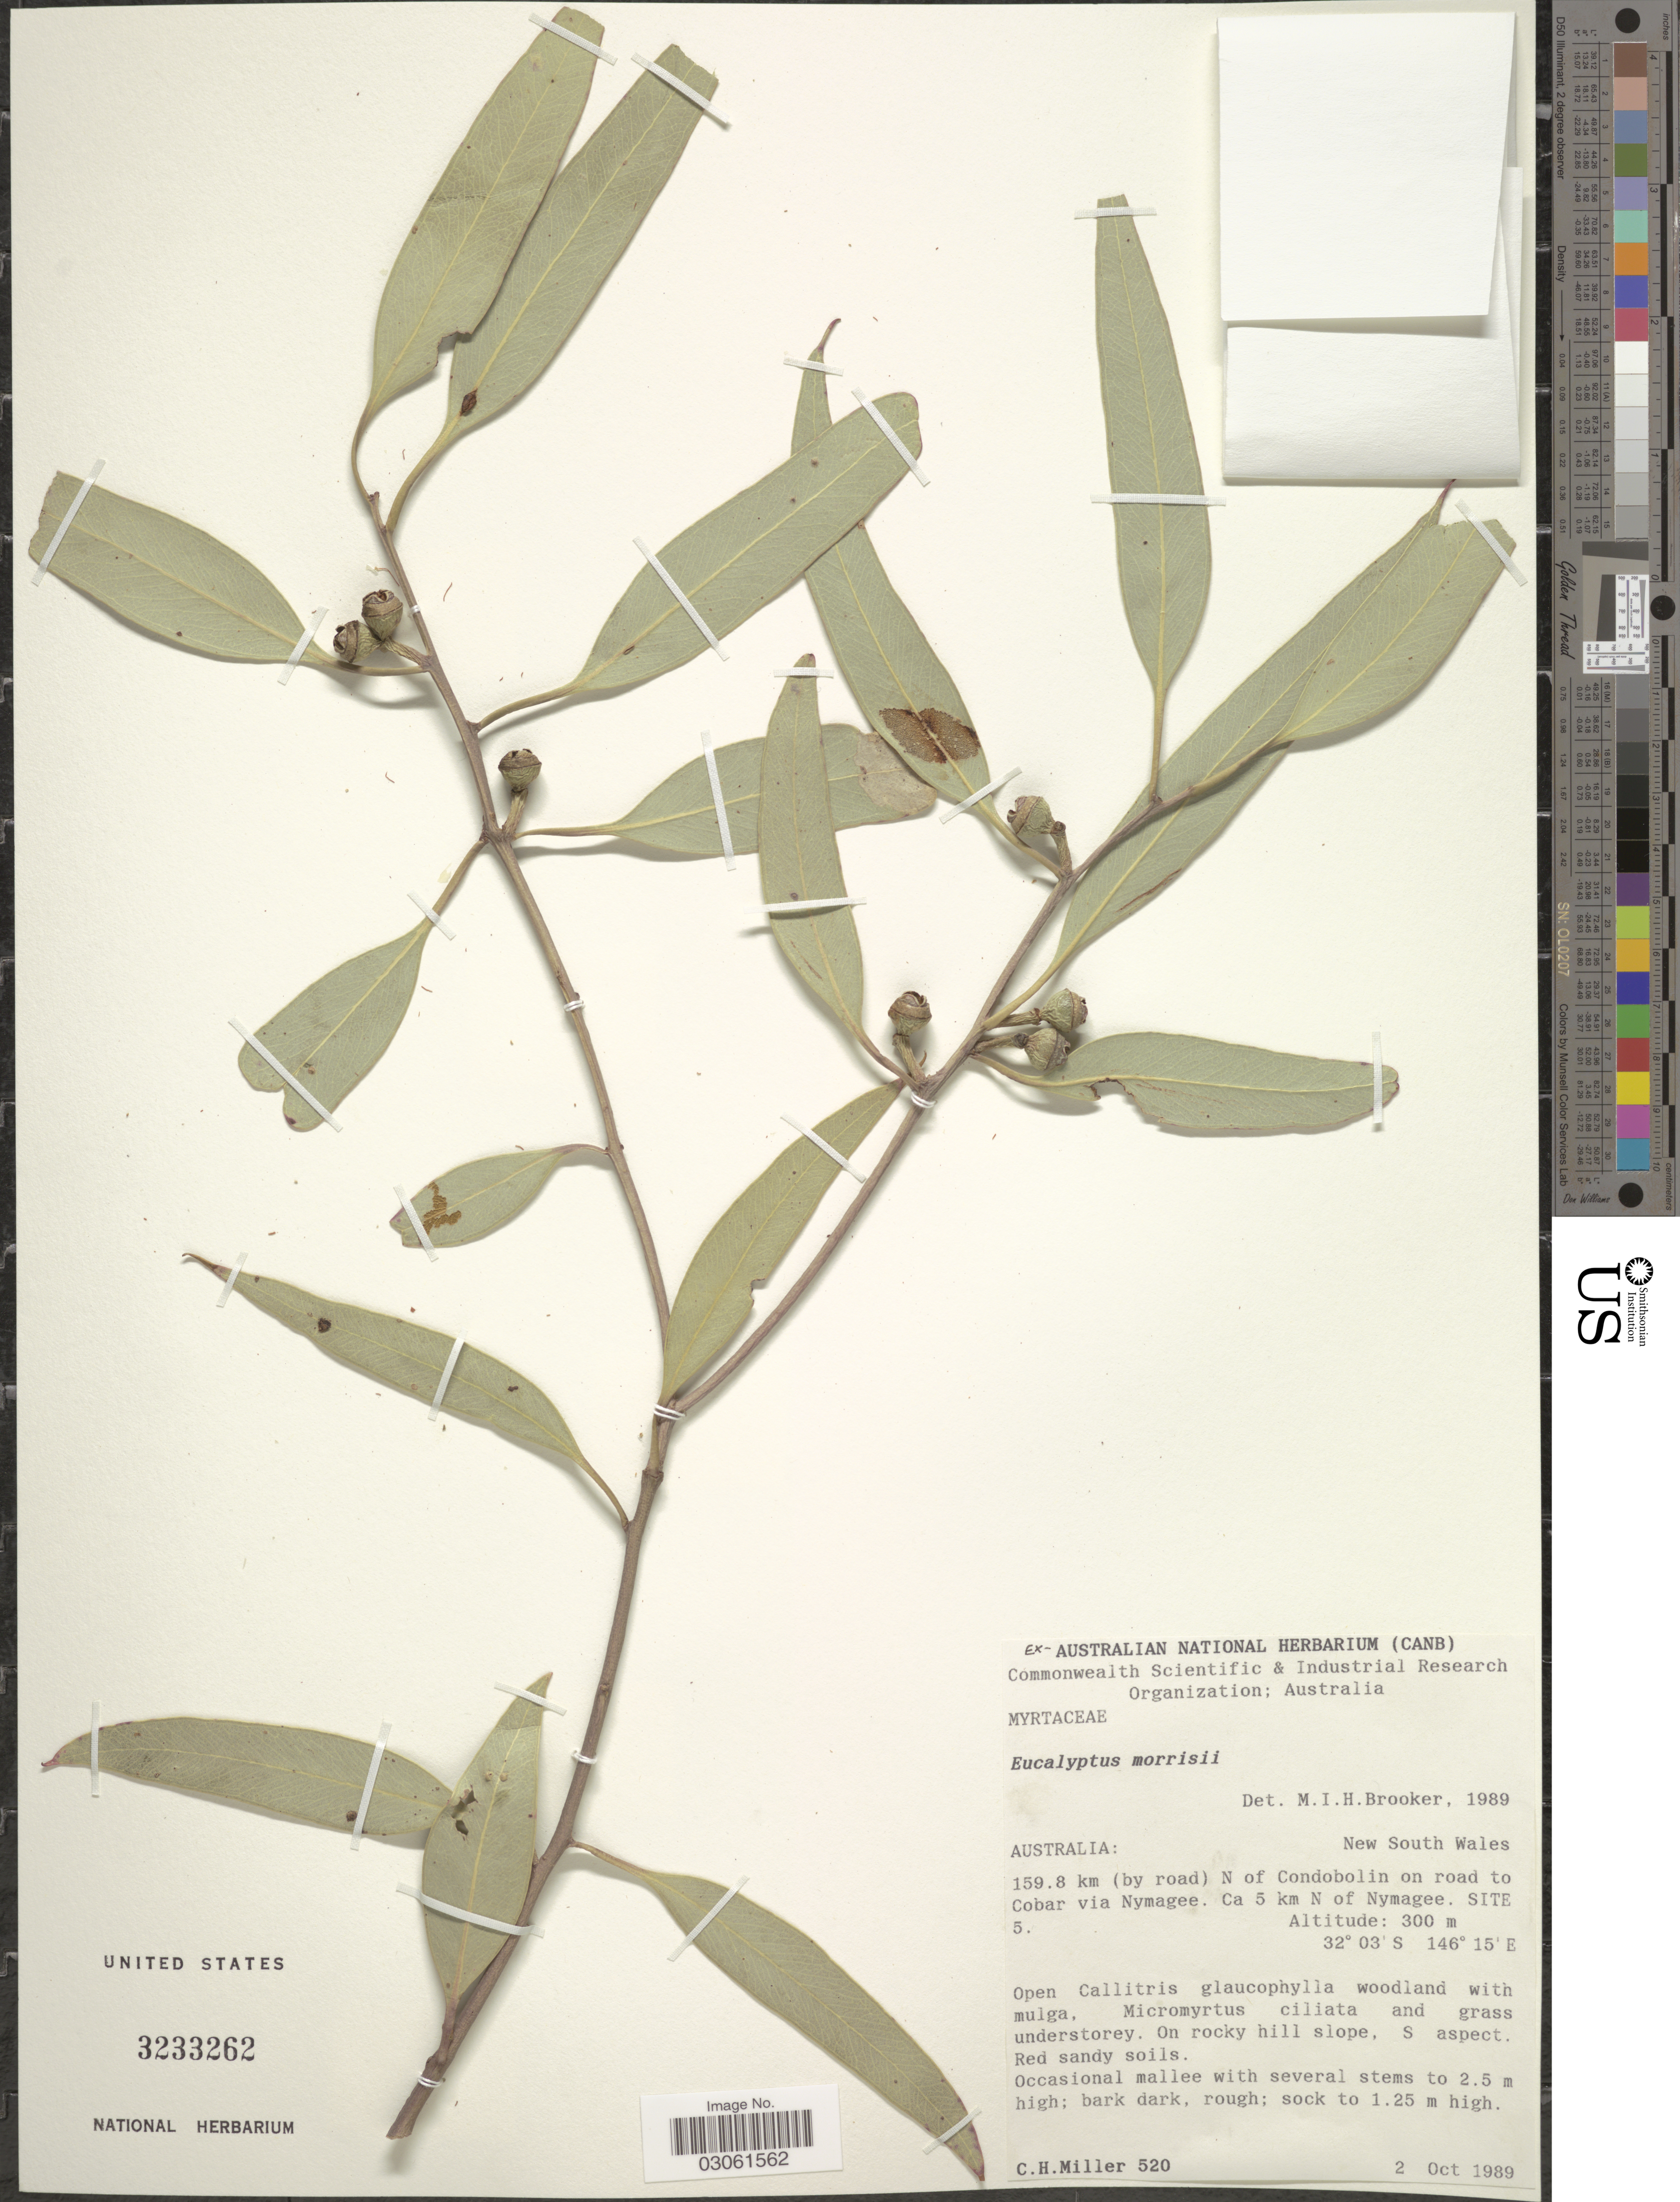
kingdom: Plantae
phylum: Tracheophyta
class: Magnoliopsida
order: Myrtales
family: Myrtaceae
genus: Eucalyptus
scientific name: Eucalyptus morrisii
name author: R.T. Baker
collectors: C. H. Miller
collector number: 520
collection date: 1989-10-02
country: Australia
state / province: New South Wales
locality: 159.8 km (by road) N of Condobolin on road to Cobar via Nymagee. Ca 5 km N of Nymagee. Site 5.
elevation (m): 300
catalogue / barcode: US 3233262